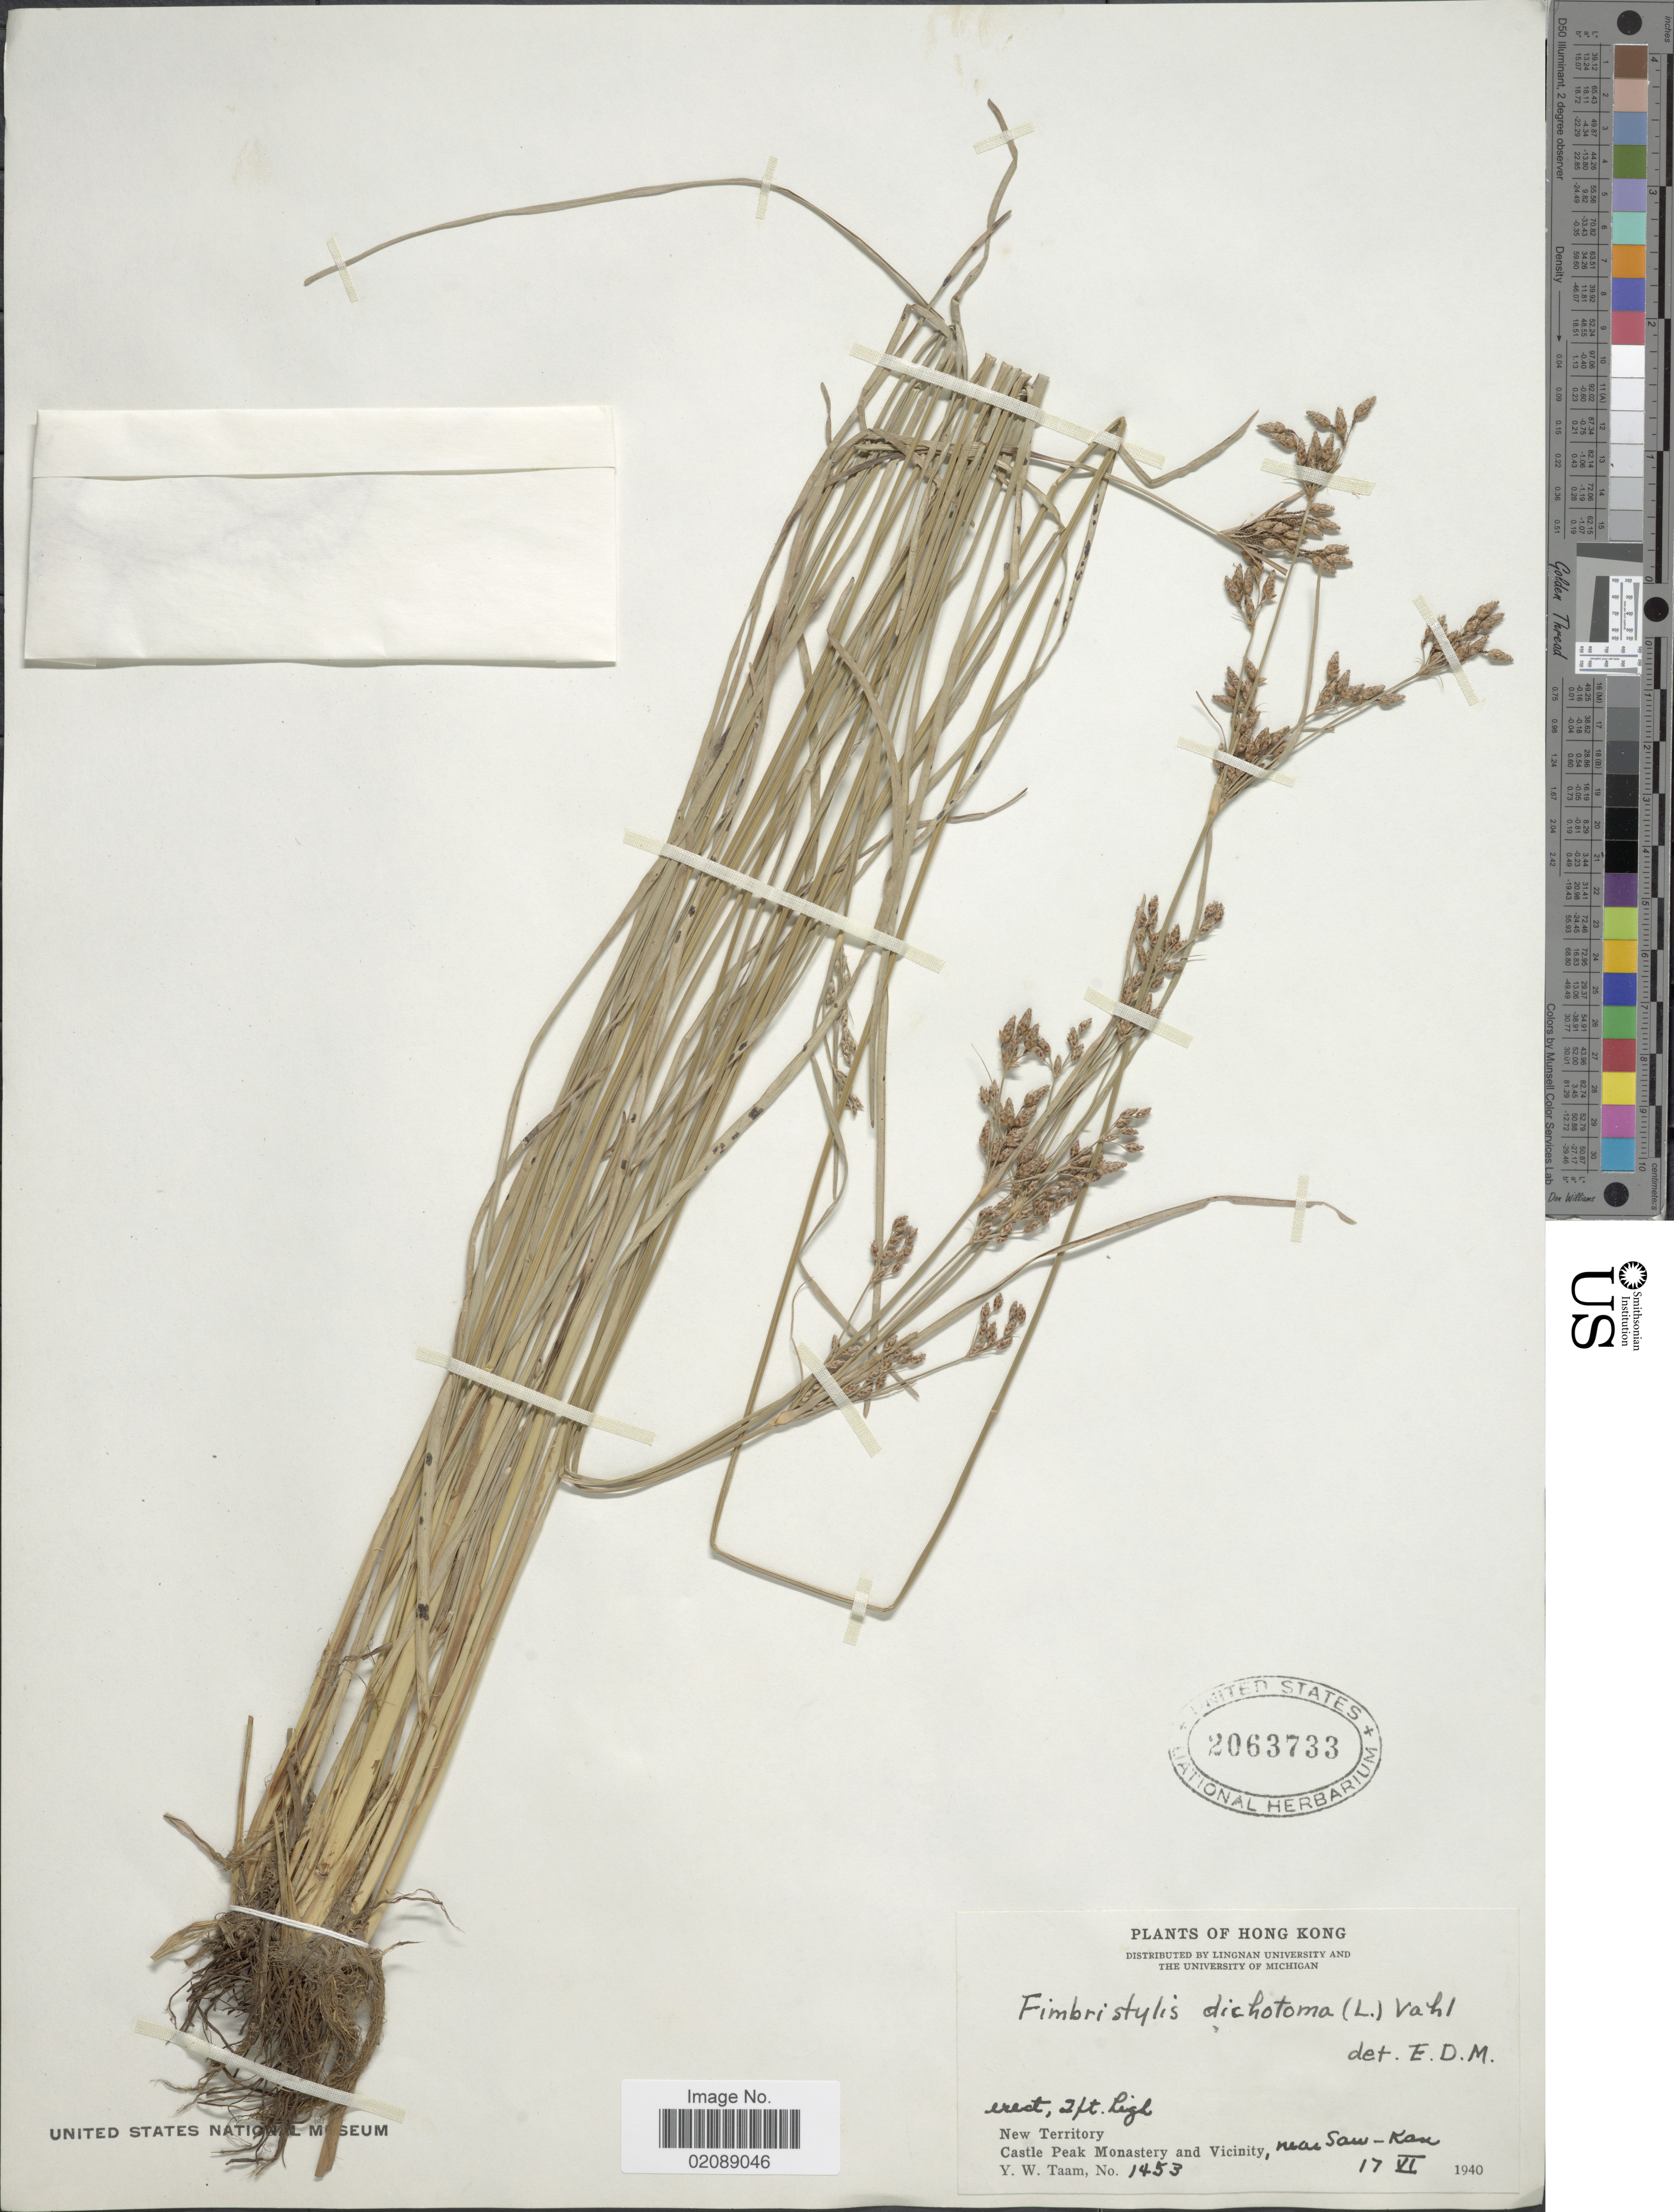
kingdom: Plantae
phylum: Tracheophyta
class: Liliopsida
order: Poales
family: Cyperaceae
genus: Fimbristylis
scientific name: Fimbristylis dichotoma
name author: (L.) Vahl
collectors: Y. W. Taam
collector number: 1453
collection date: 1940-06-17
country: China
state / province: Hong Kong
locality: New Territory, Castle Peak Monastery and Vicinity, near Saw-Kau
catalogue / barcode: US 2063733